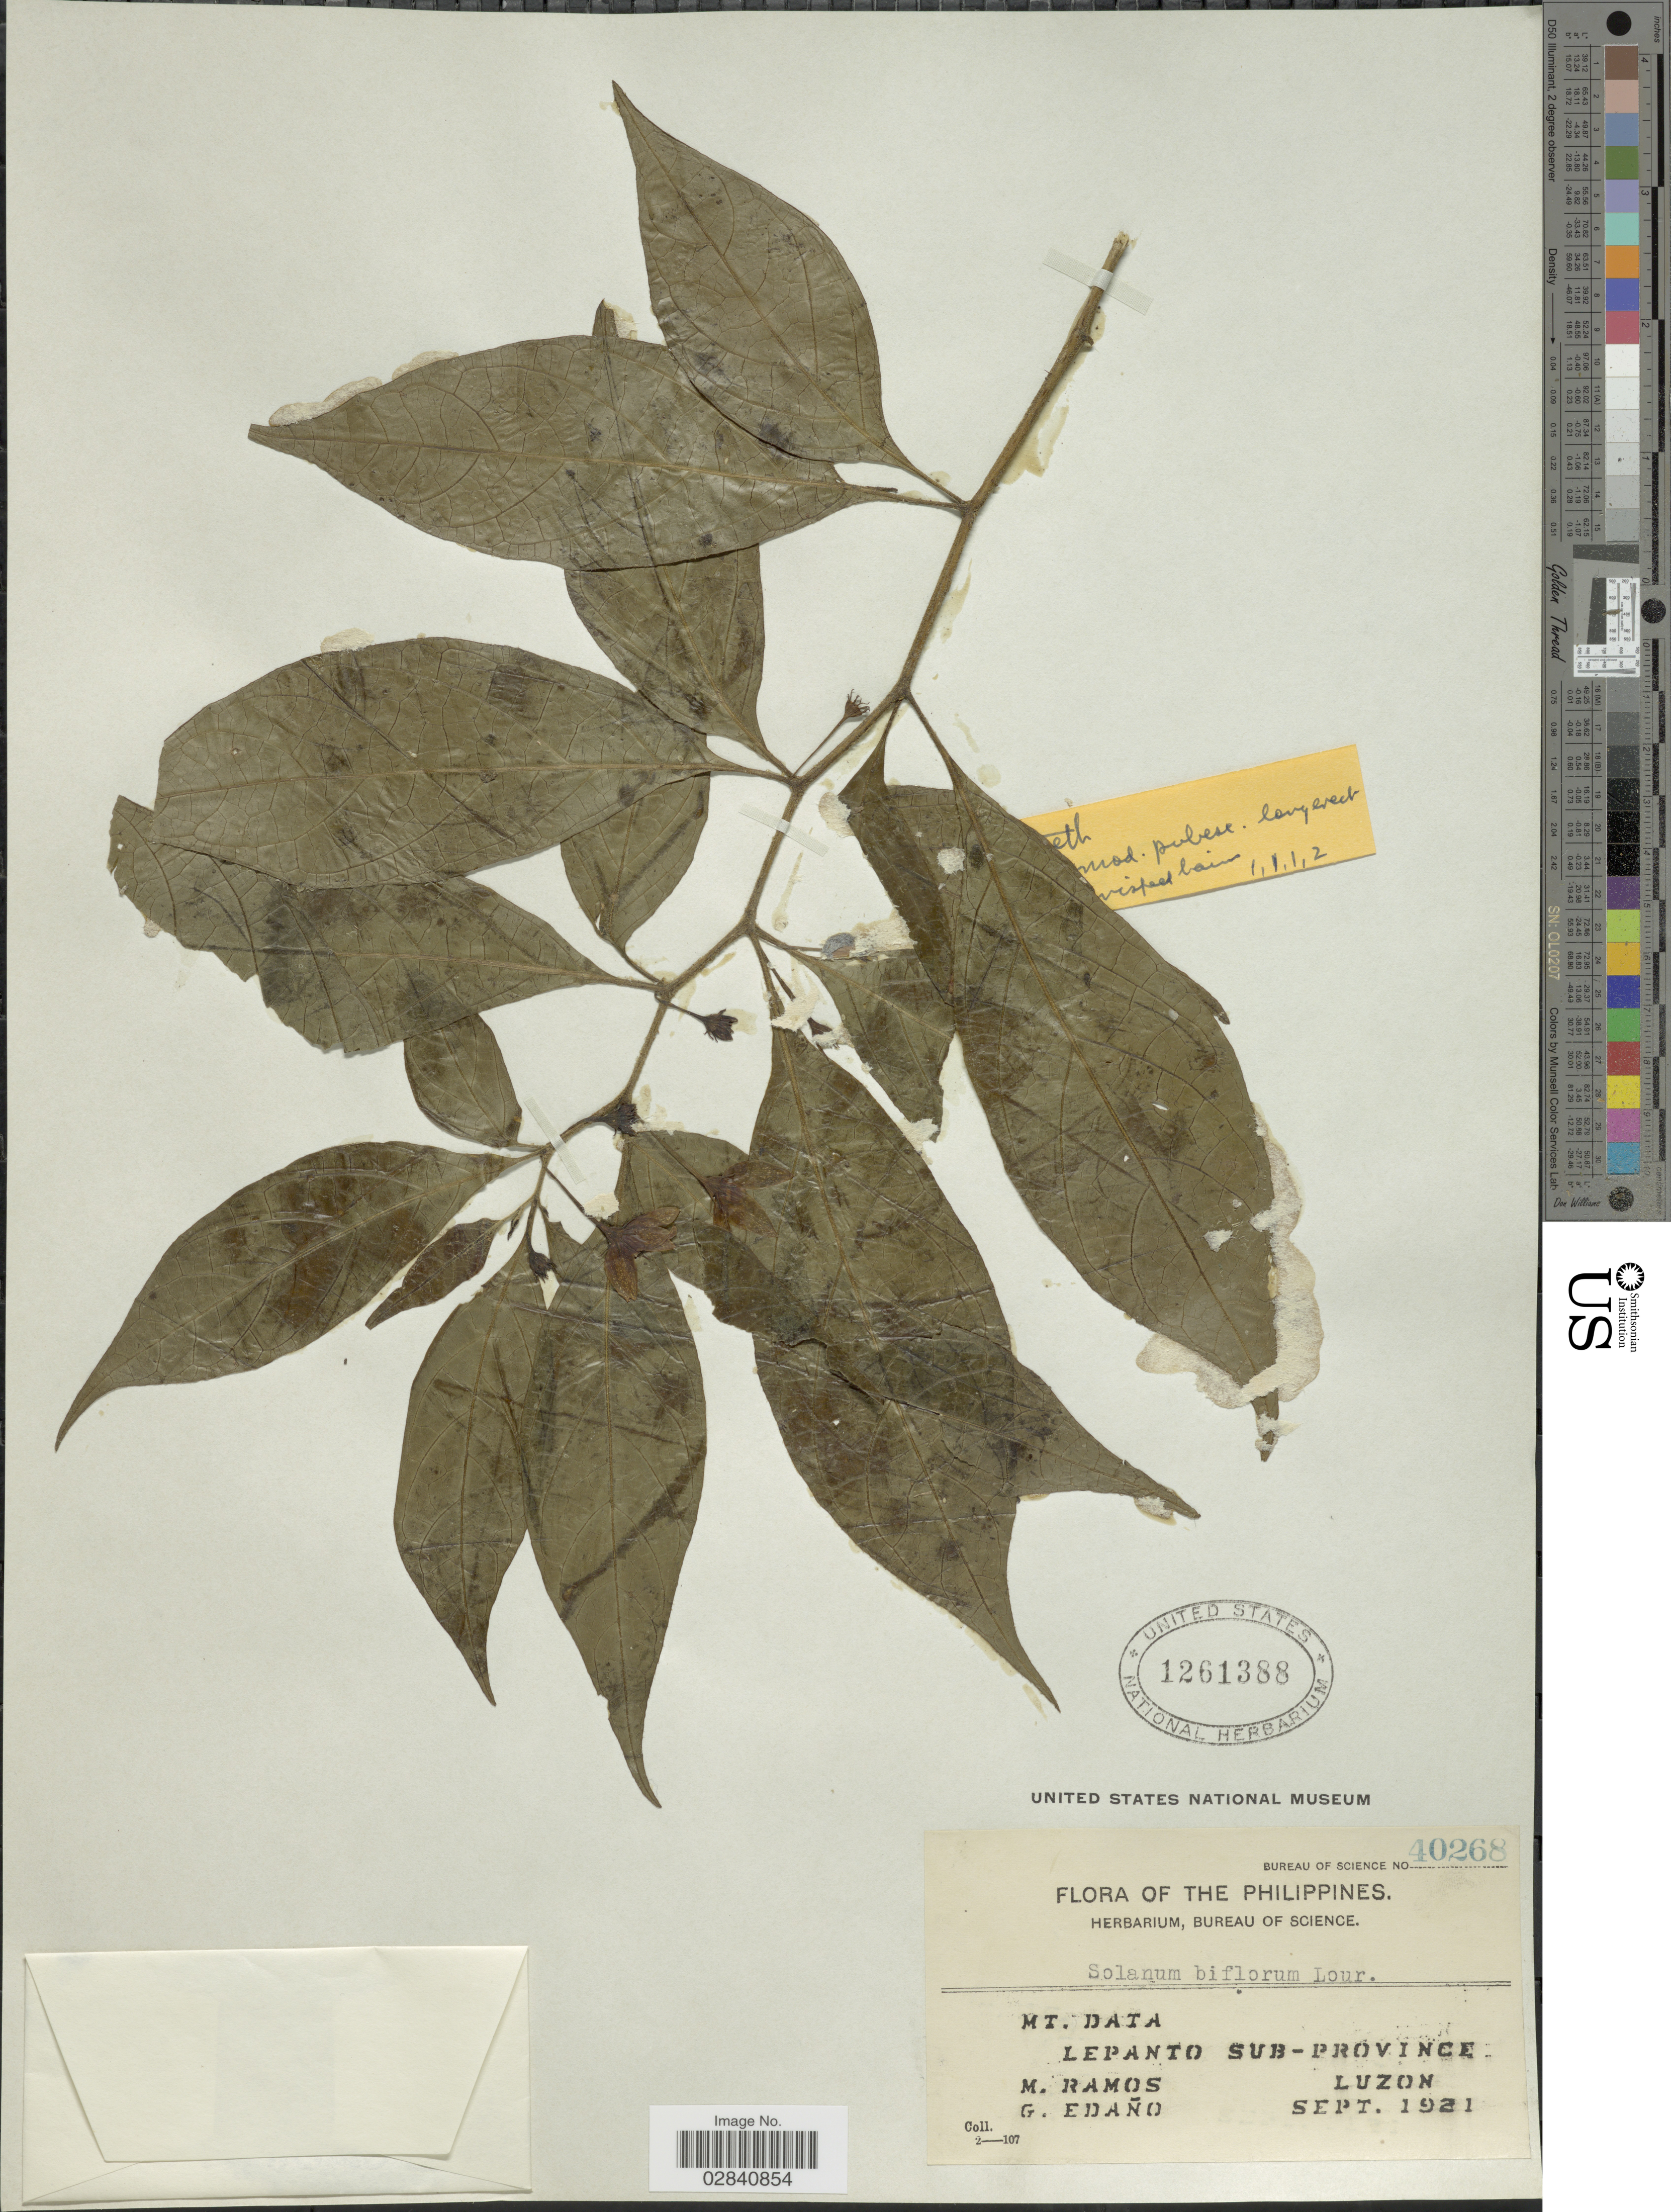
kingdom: Plantae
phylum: Tracheophyta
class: Magnoliopsida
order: Solanales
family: Solanaceae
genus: Lycianthes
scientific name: Lycianthes biflora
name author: (Lour.) Bitter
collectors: M. Ramos & G. Edaño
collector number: Bureau of Science 40268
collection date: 1921-09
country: Philippines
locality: Mt. Data, Lepanto Sub-province, Luzon.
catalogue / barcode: US 1261388